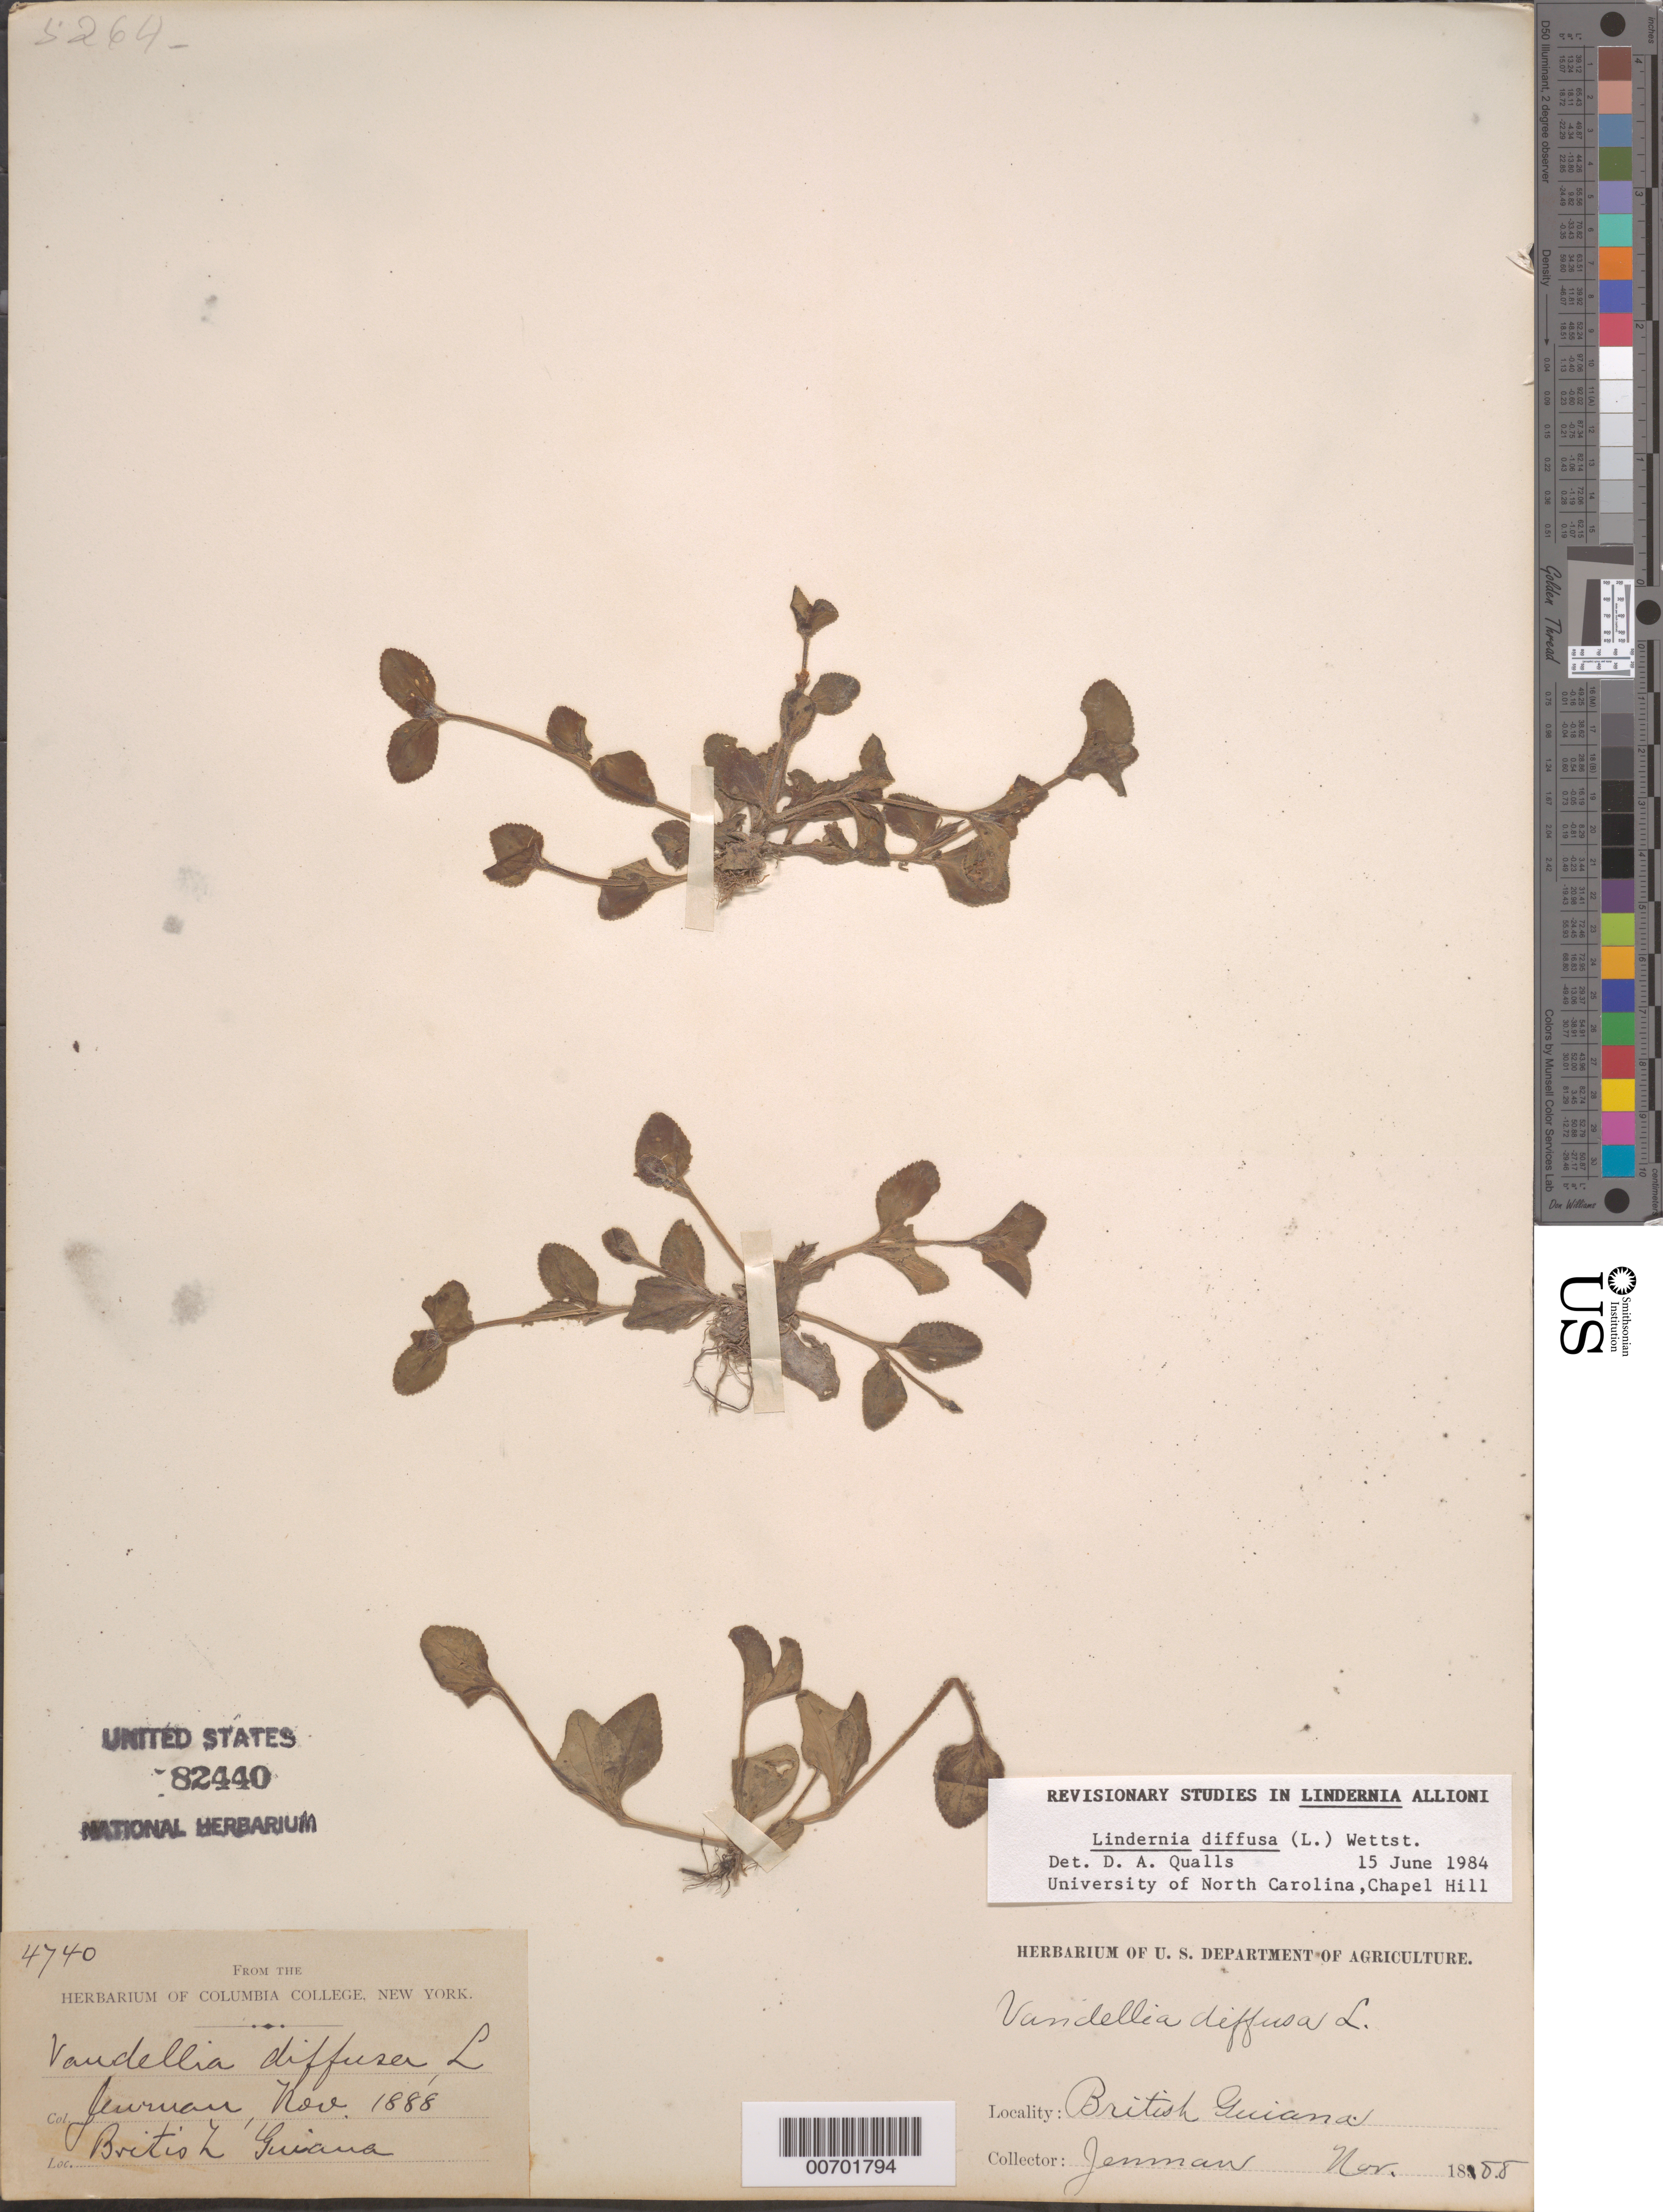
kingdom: Plantae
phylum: Tracheophyta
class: Magnoliopsida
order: Lamiales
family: Linderniaceae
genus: Lindernia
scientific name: Lindernia diffusa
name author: (L.) Wettst.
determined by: Qualls, D. A.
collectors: G. S. Jenman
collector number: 4740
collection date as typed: November 1888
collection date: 1888-11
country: Guyana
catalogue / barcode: US 82440